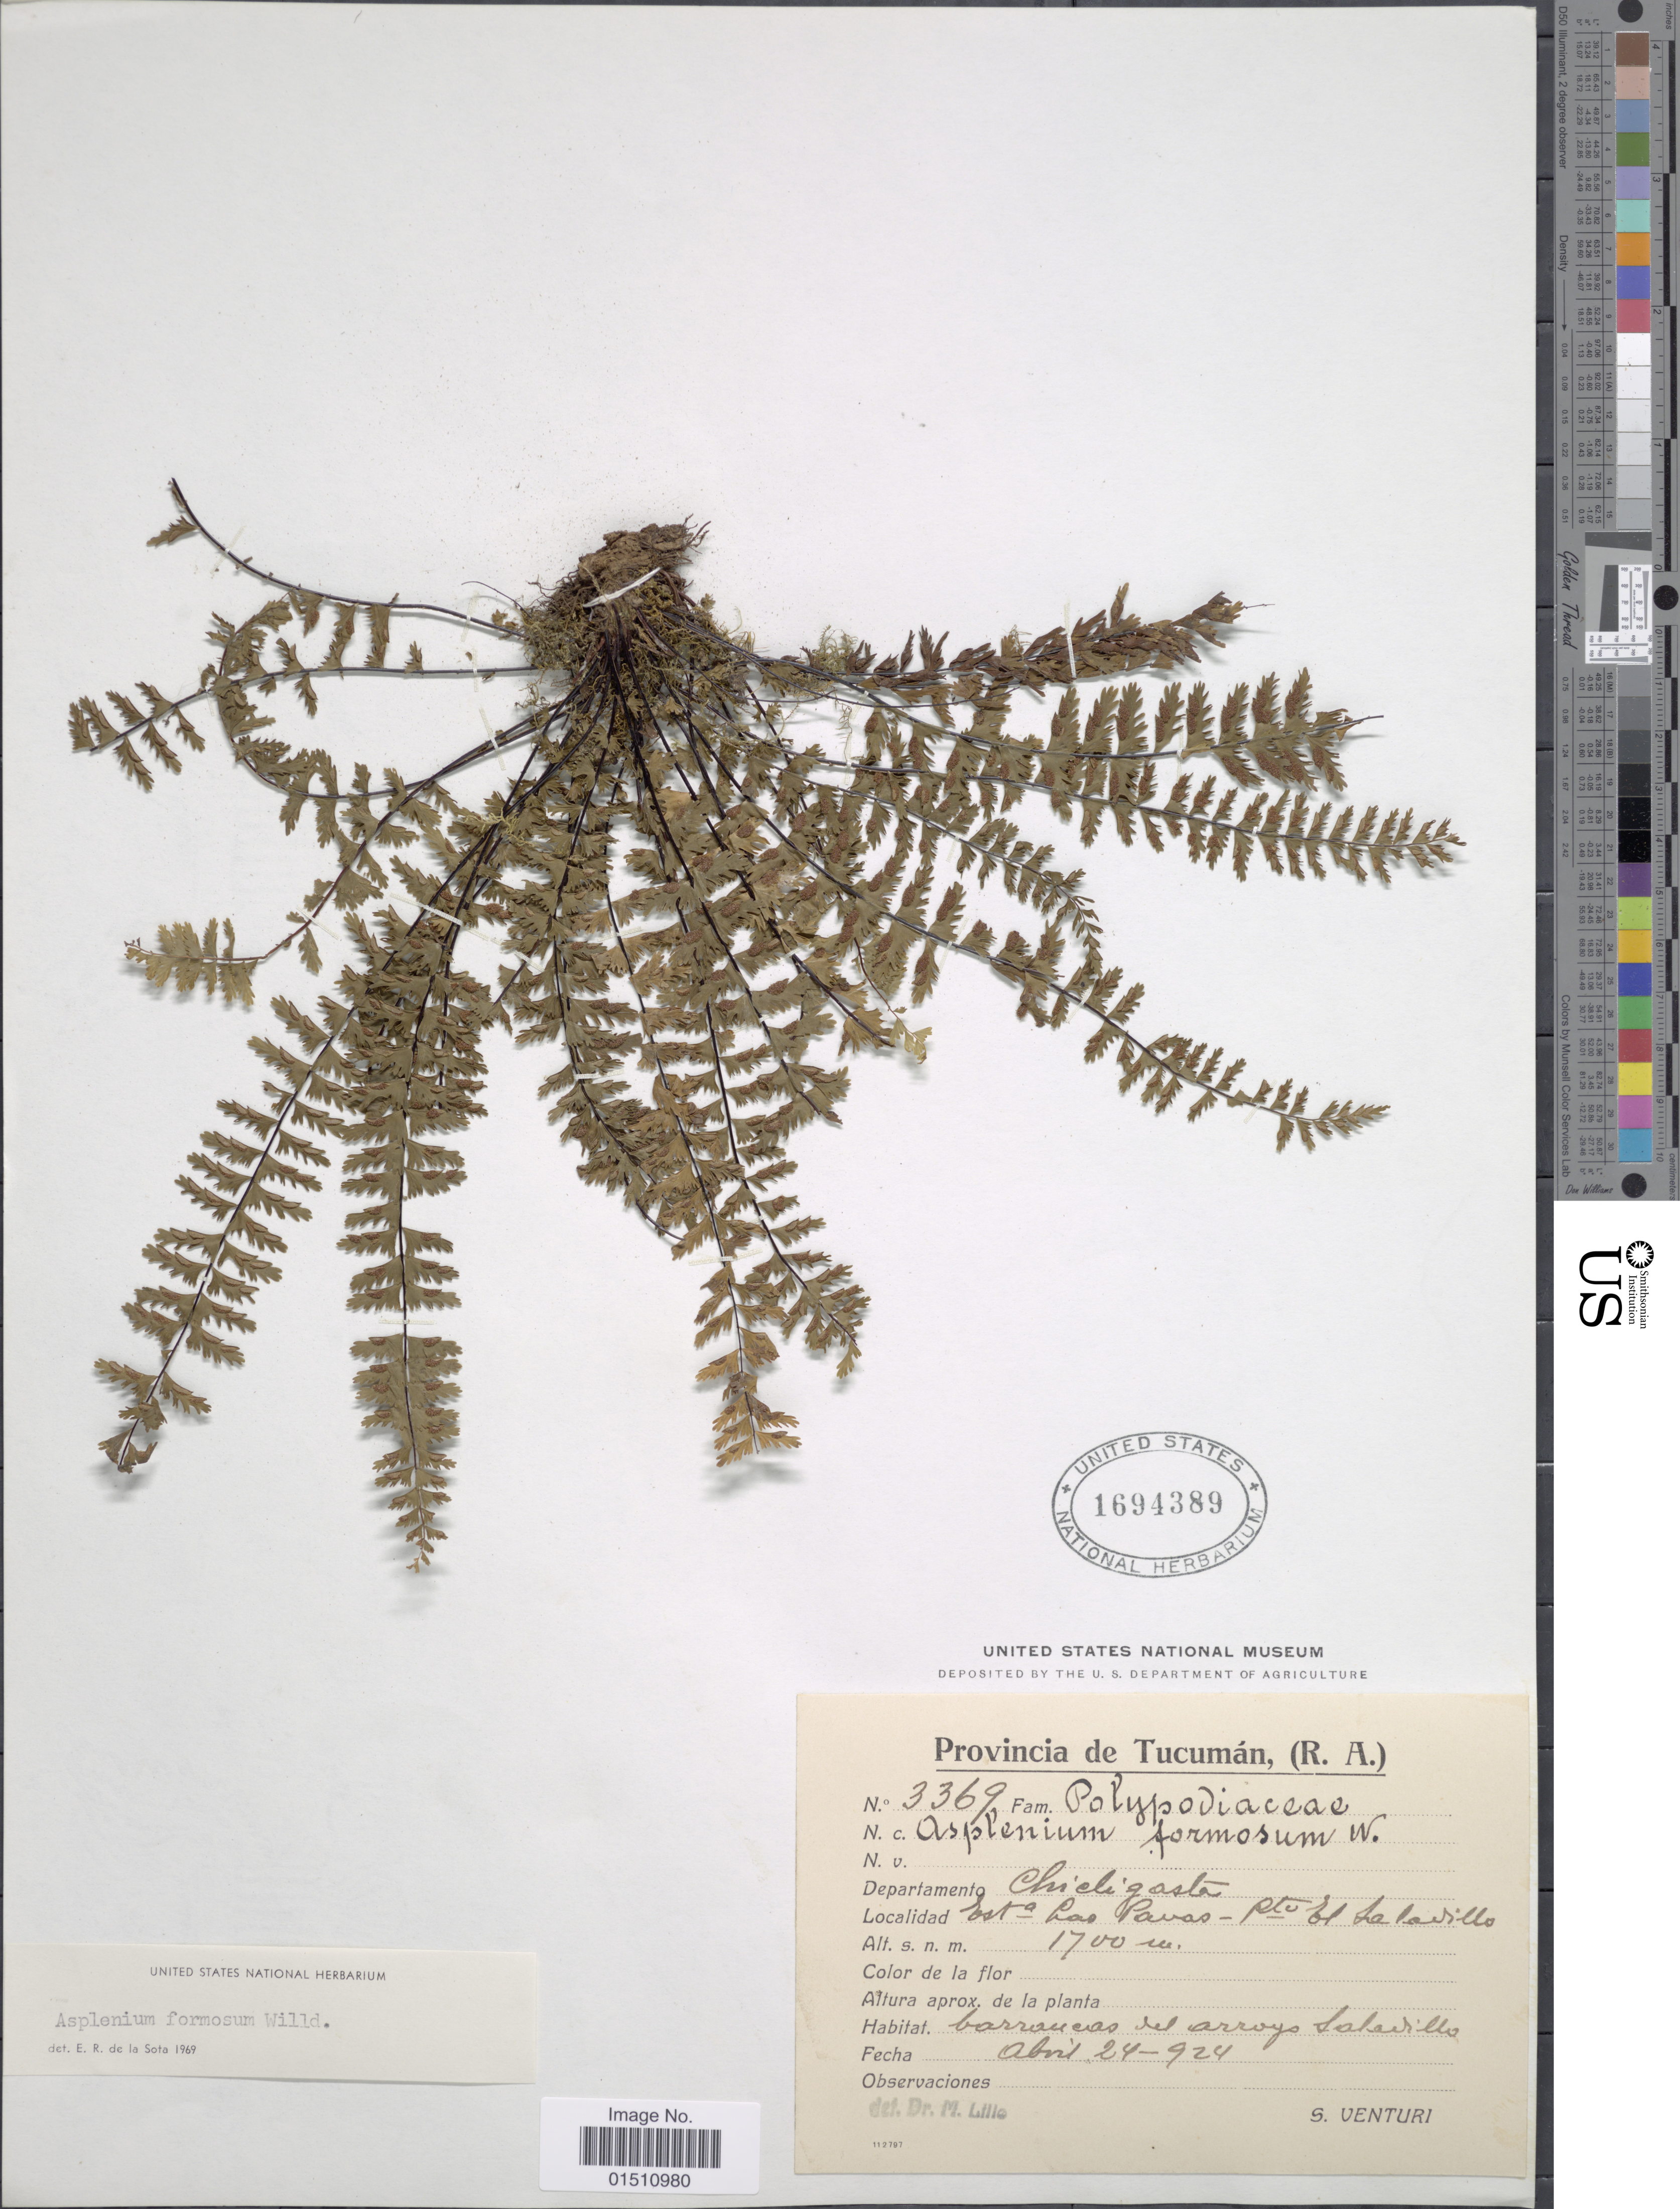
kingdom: Plantae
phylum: Tracheophyta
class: Polypodiopsida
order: Polypodiales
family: Aspleniaceae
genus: Asplenium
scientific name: Asplenium formosum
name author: Willd.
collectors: S. Venturi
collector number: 3369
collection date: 1924-04-24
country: Argentina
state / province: Tucuman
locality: Departamento Chicligasta, Localidad: Est. Las Pavas-Sta. Mt. La Lavillo.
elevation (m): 1700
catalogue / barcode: US 1694389